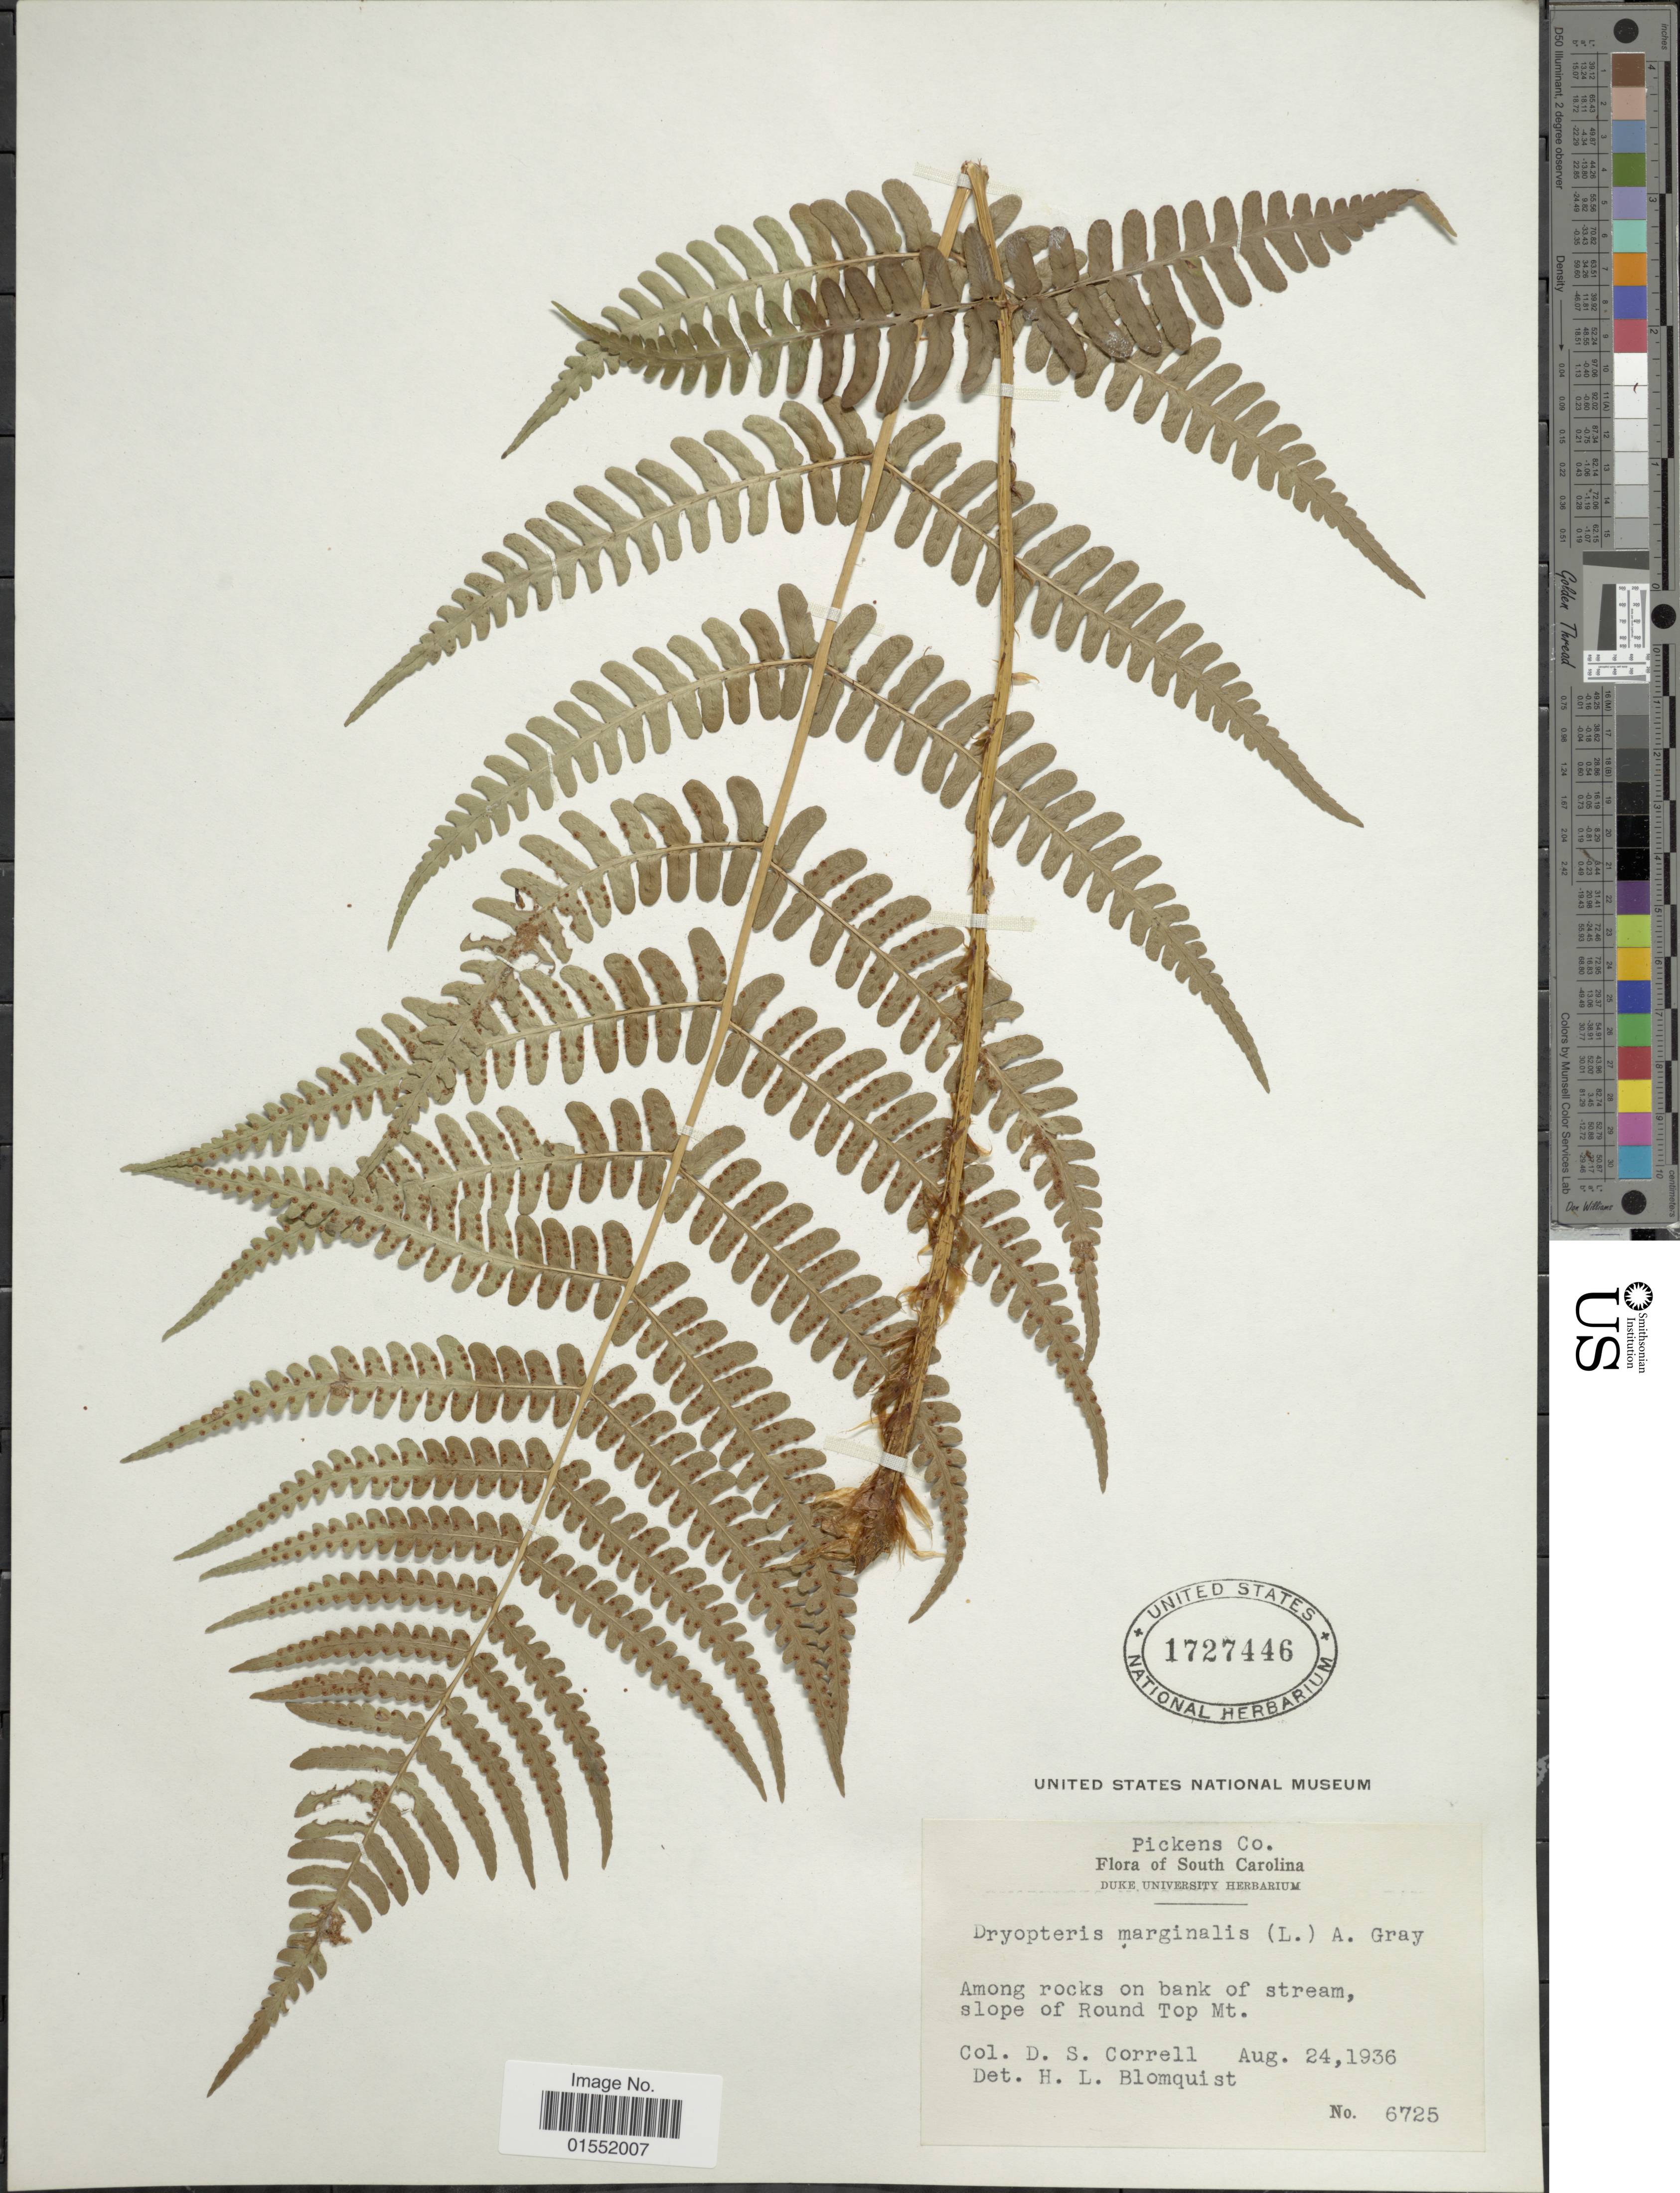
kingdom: Plantae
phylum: Tracheophyta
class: Polypodiopsida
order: Polypodiales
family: Dryopteridaceae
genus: Dryopteris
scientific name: Dryopteris marginalis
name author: (L.) A. Gray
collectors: D. S. Correll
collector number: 6725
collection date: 1936-08-24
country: United States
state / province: South Carolina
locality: Pickens Co., Among rocks on bank of stream, slope of ground Top Mt.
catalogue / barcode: US 1727446